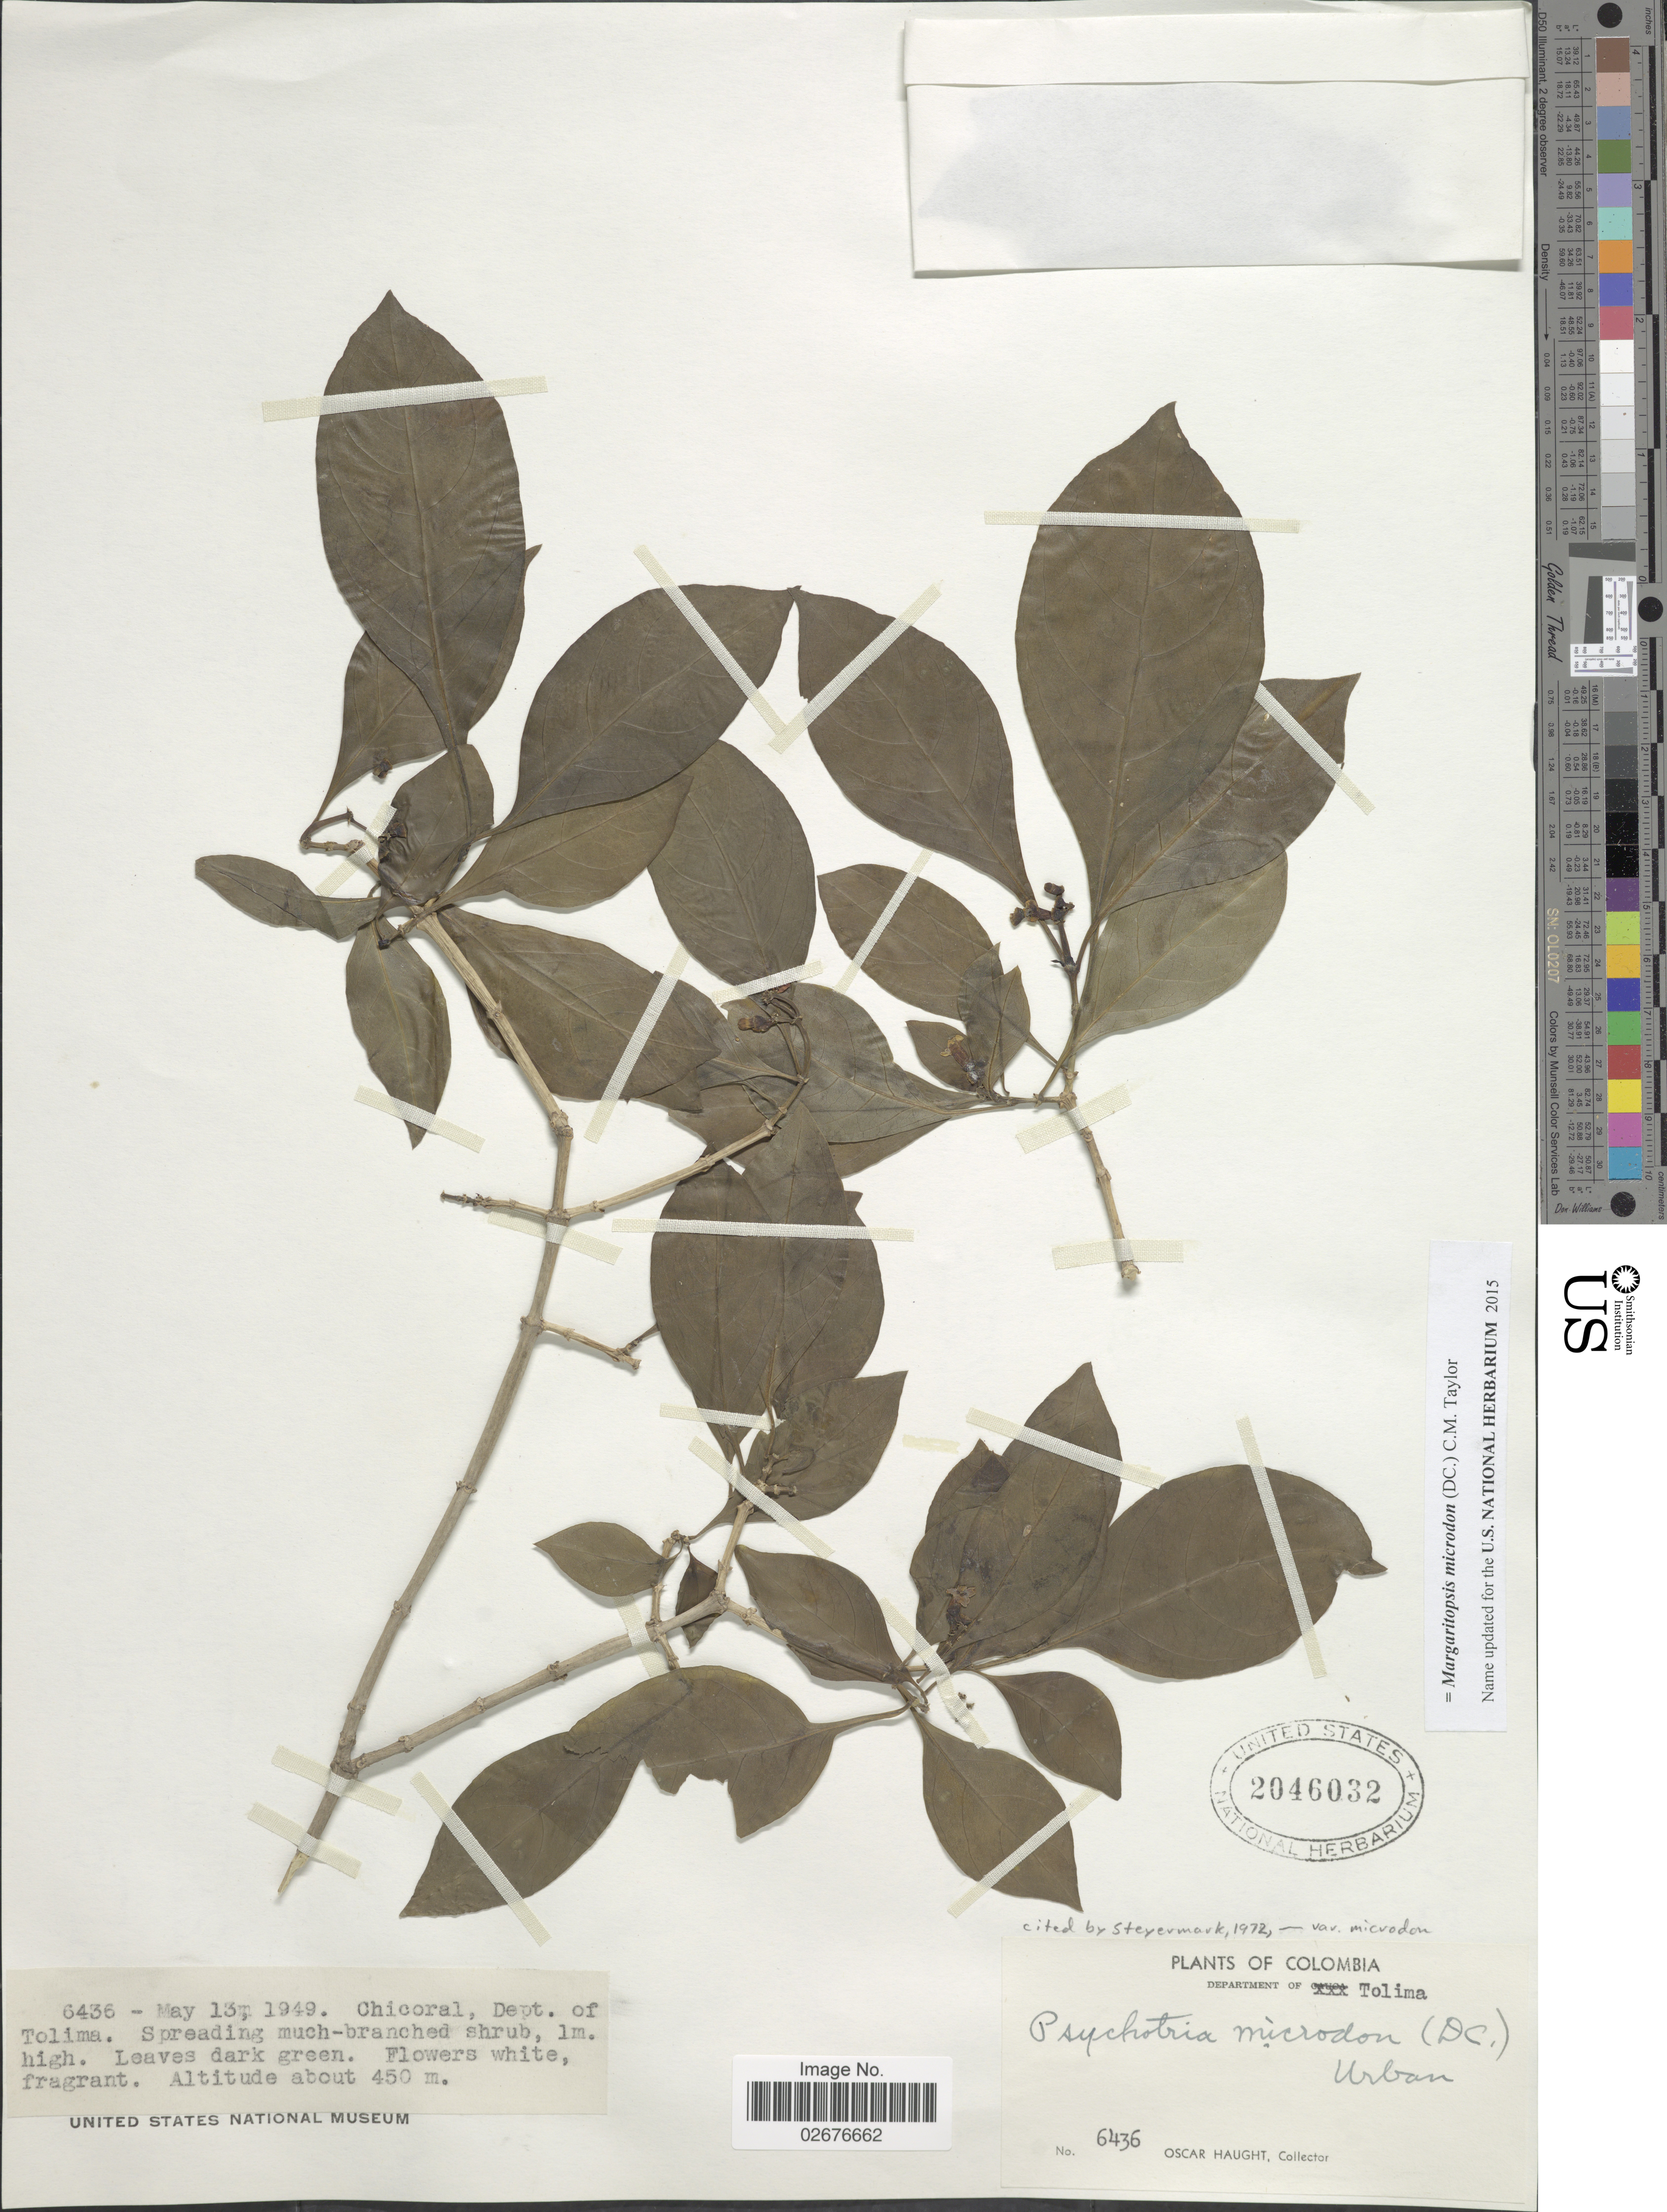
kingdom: Plantae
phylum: Tracheophyta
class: Magnoliopsida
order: Gentianales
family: Rubiaceae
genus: Margaritopsis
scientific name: Margaritopsis microdon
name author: (DC.) C.M. Taylor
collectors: O. Haught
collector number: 6436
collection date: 1949-05-13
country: Colombia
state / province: Tolima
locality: Chicoral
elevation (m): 450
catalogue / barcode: US 2046032